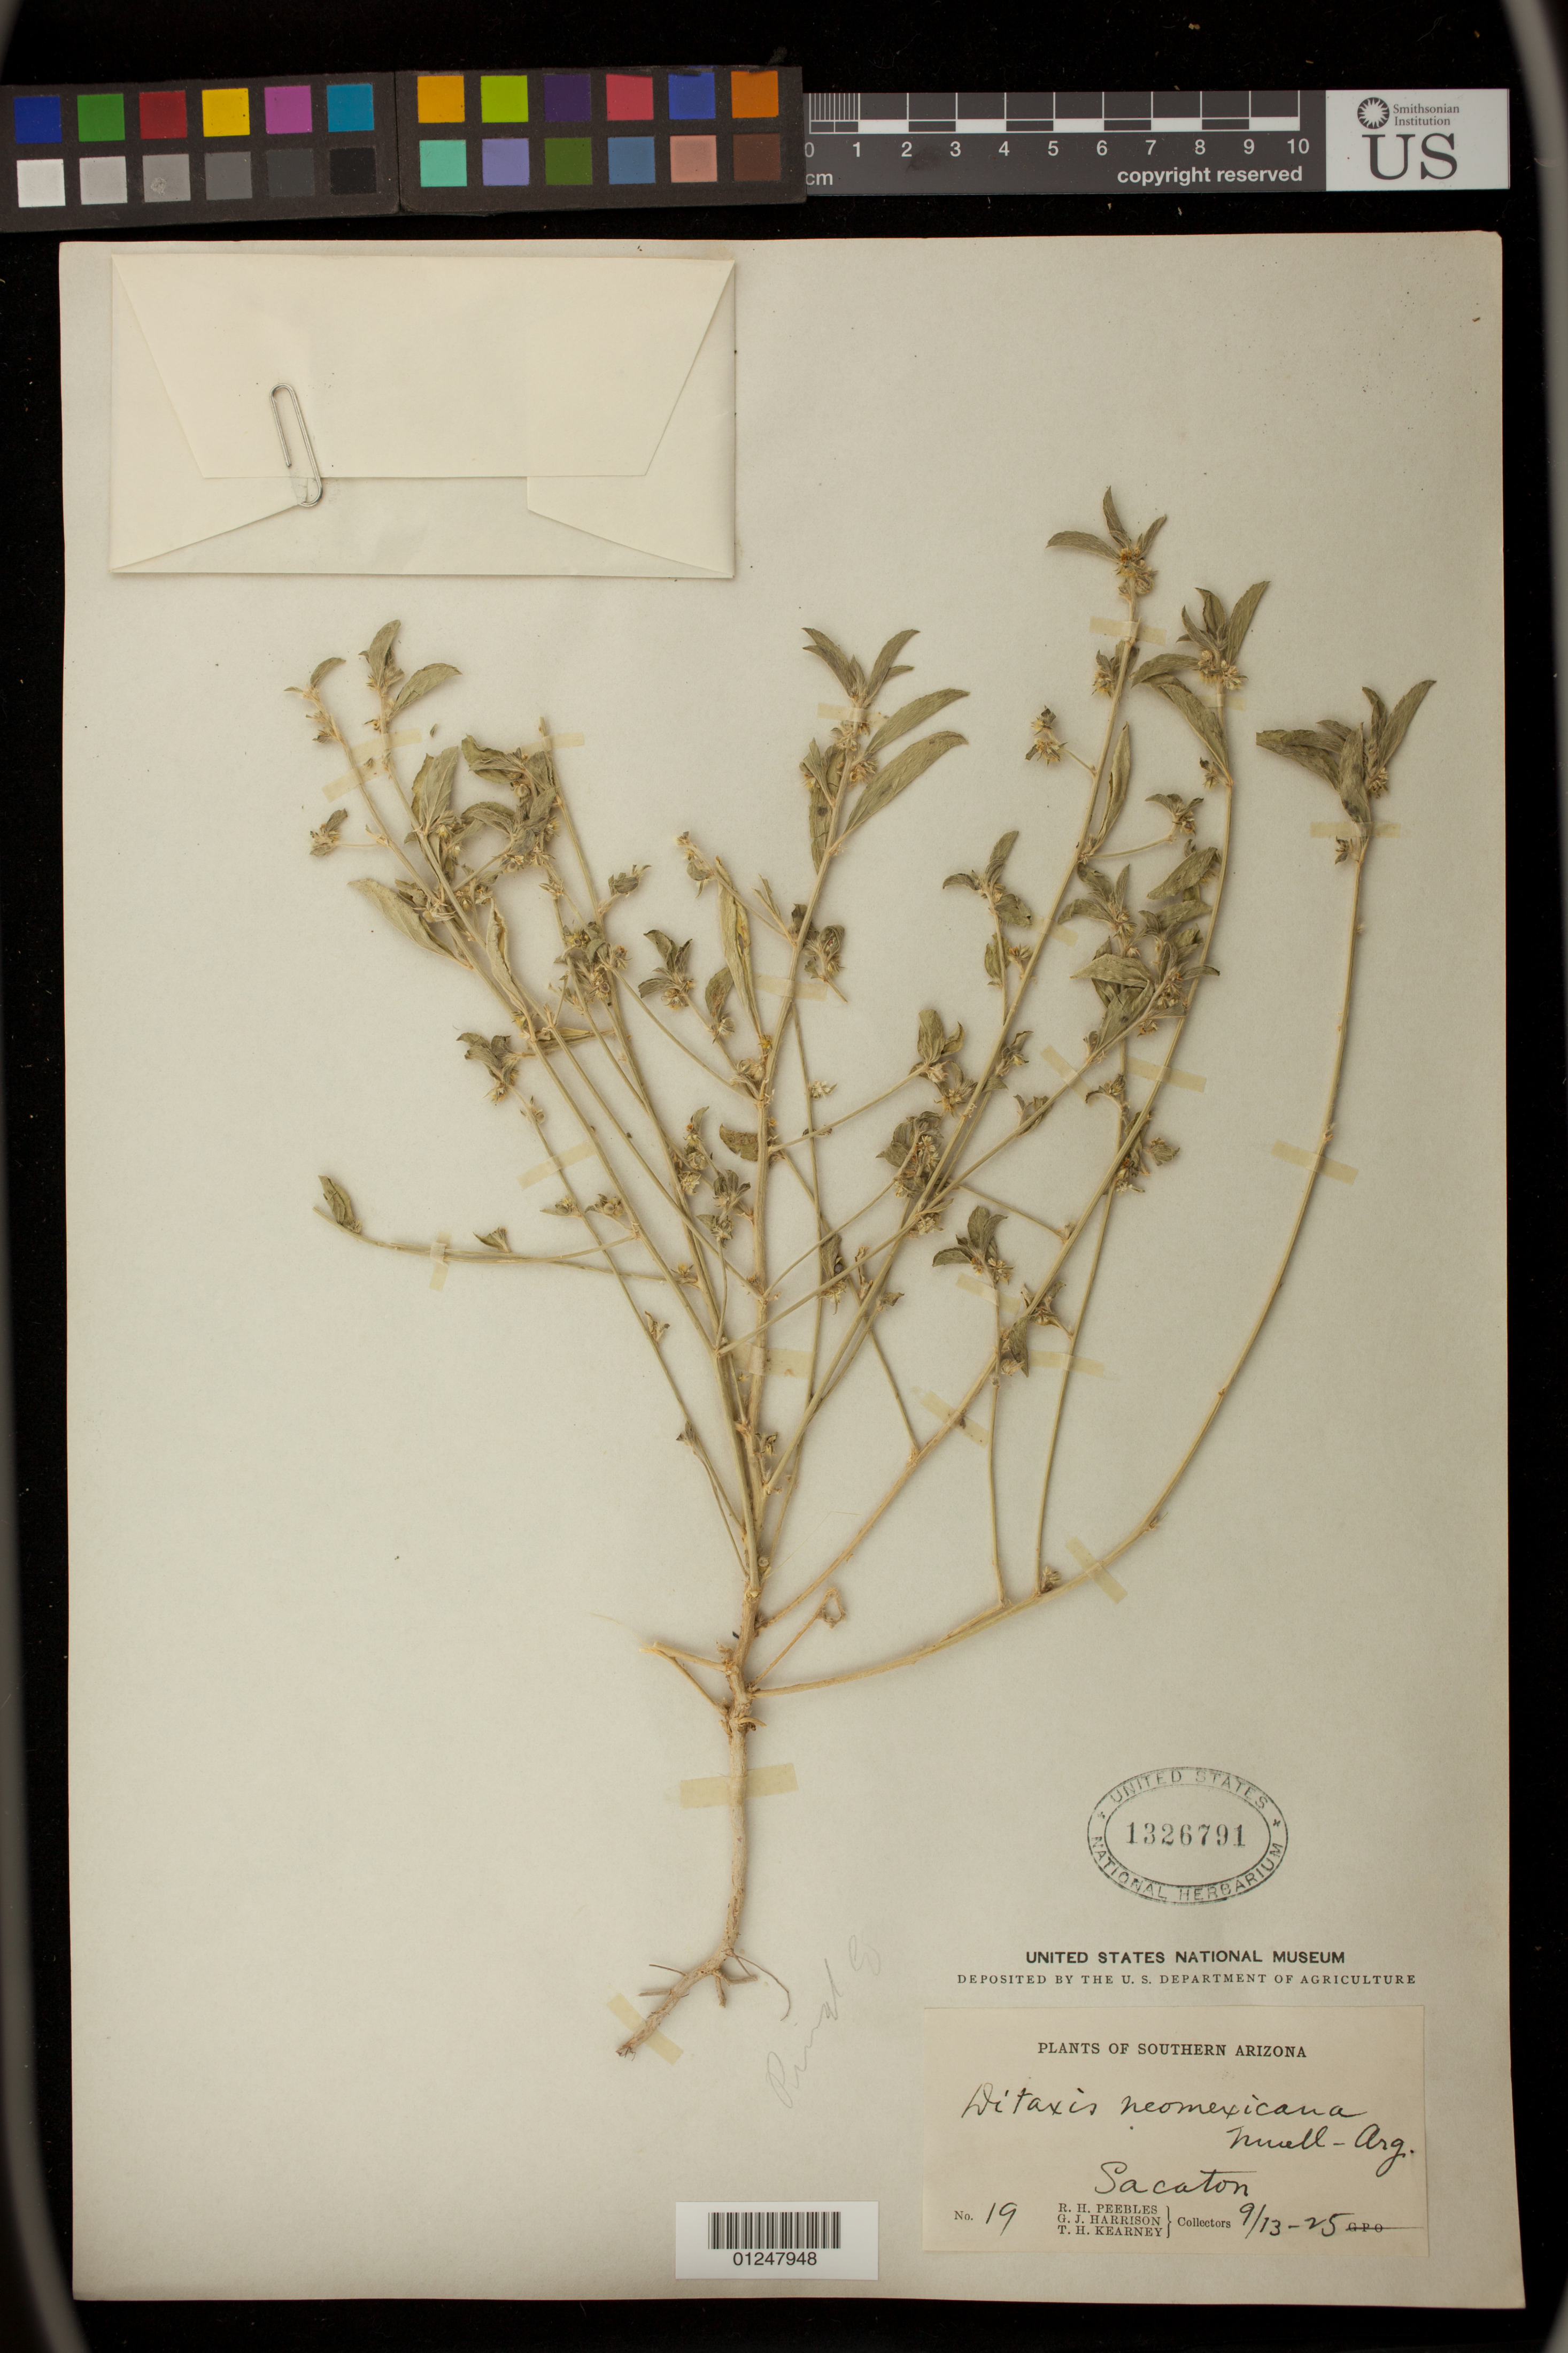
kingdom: Plantae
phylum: Tracheophyta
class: Magnoliopsida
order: Malpighiales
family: Euphorbiaceae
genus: Argythamnia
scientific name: Argythamnia serrata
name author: (Torr.) Müll. Arg.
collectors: R. H. Peebles, G. J. Harrison & T. H. Kearney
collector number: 19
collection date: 1925-09-13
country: United States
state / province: Arizona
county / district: Pinal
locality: Sacaton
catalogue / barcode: US 1326791